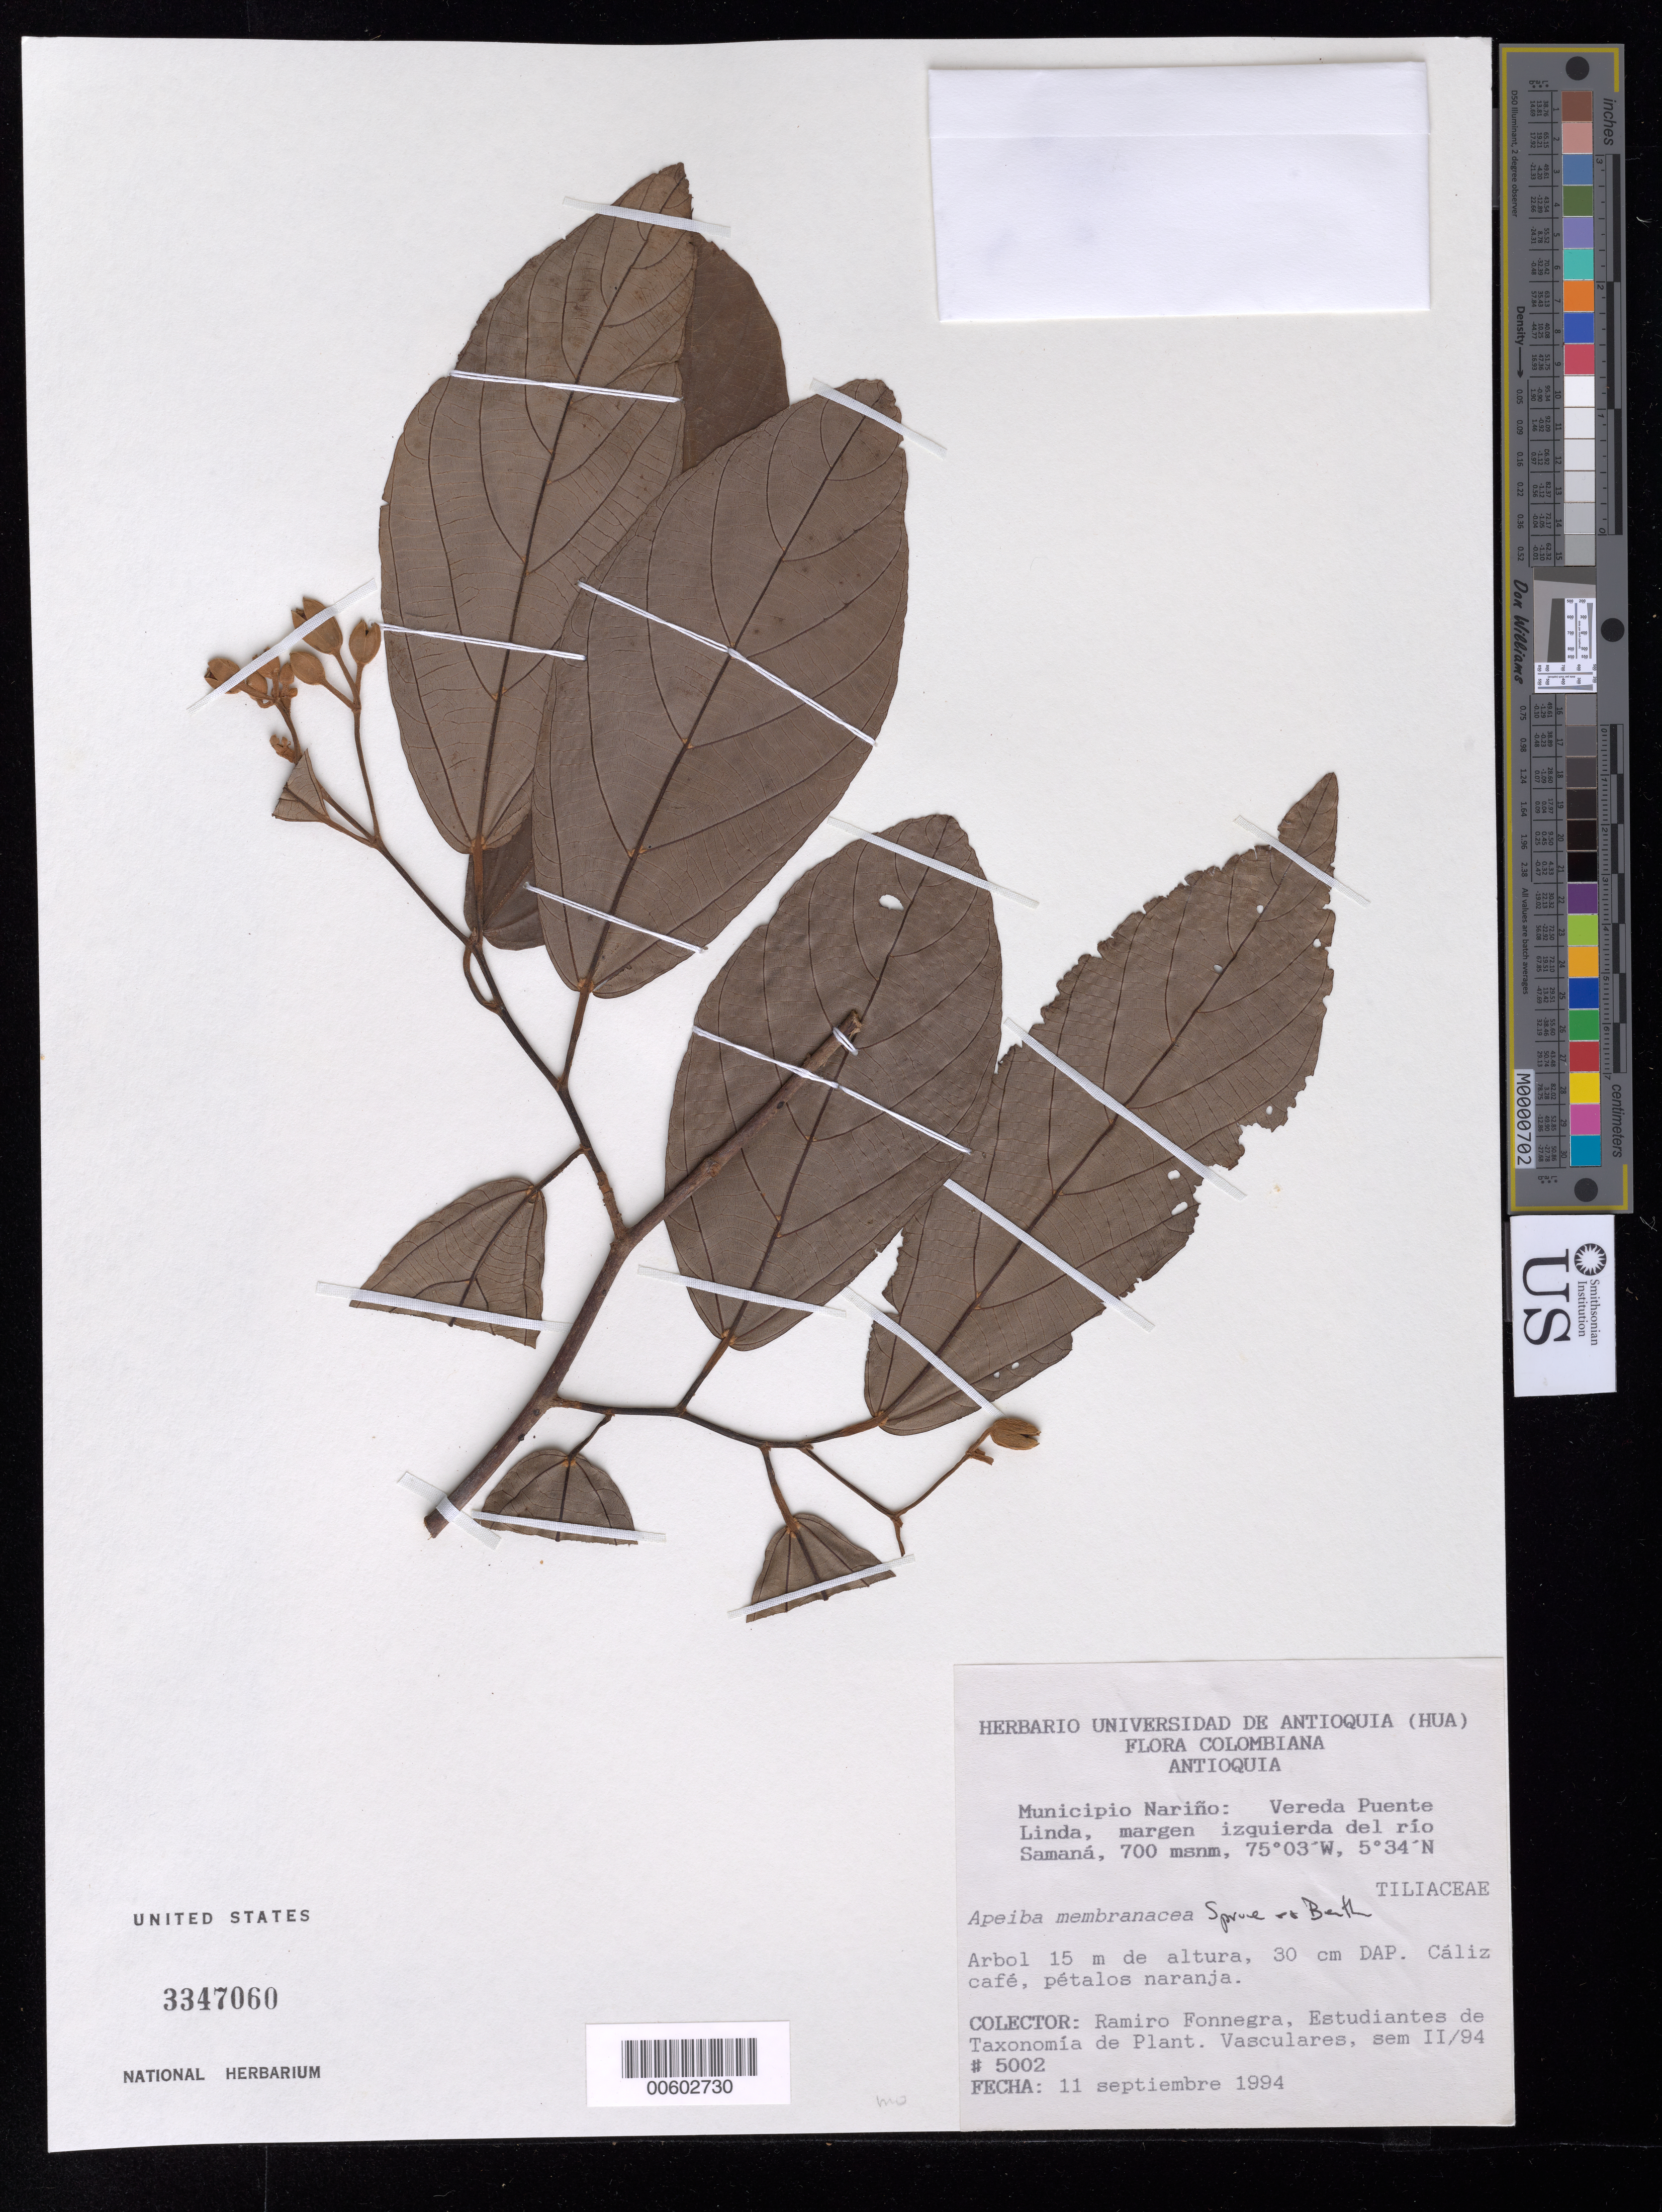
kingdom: Plantae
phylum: Tracheophyta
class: Magnoliopsida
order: Malvales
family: Malvaceae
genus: Apeiba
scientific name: Apeiba membranacea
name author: Spruce ex Benth.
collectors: R. Fonnegra G.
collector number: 5002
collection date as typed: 11 Sep 1994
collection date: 1994-09-11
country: Colombia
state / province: Antioquia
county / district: Nariño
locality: Vereda Puente Linda, Margen Izquierda del Río Samaná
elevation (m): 700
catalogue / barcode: US 3347060